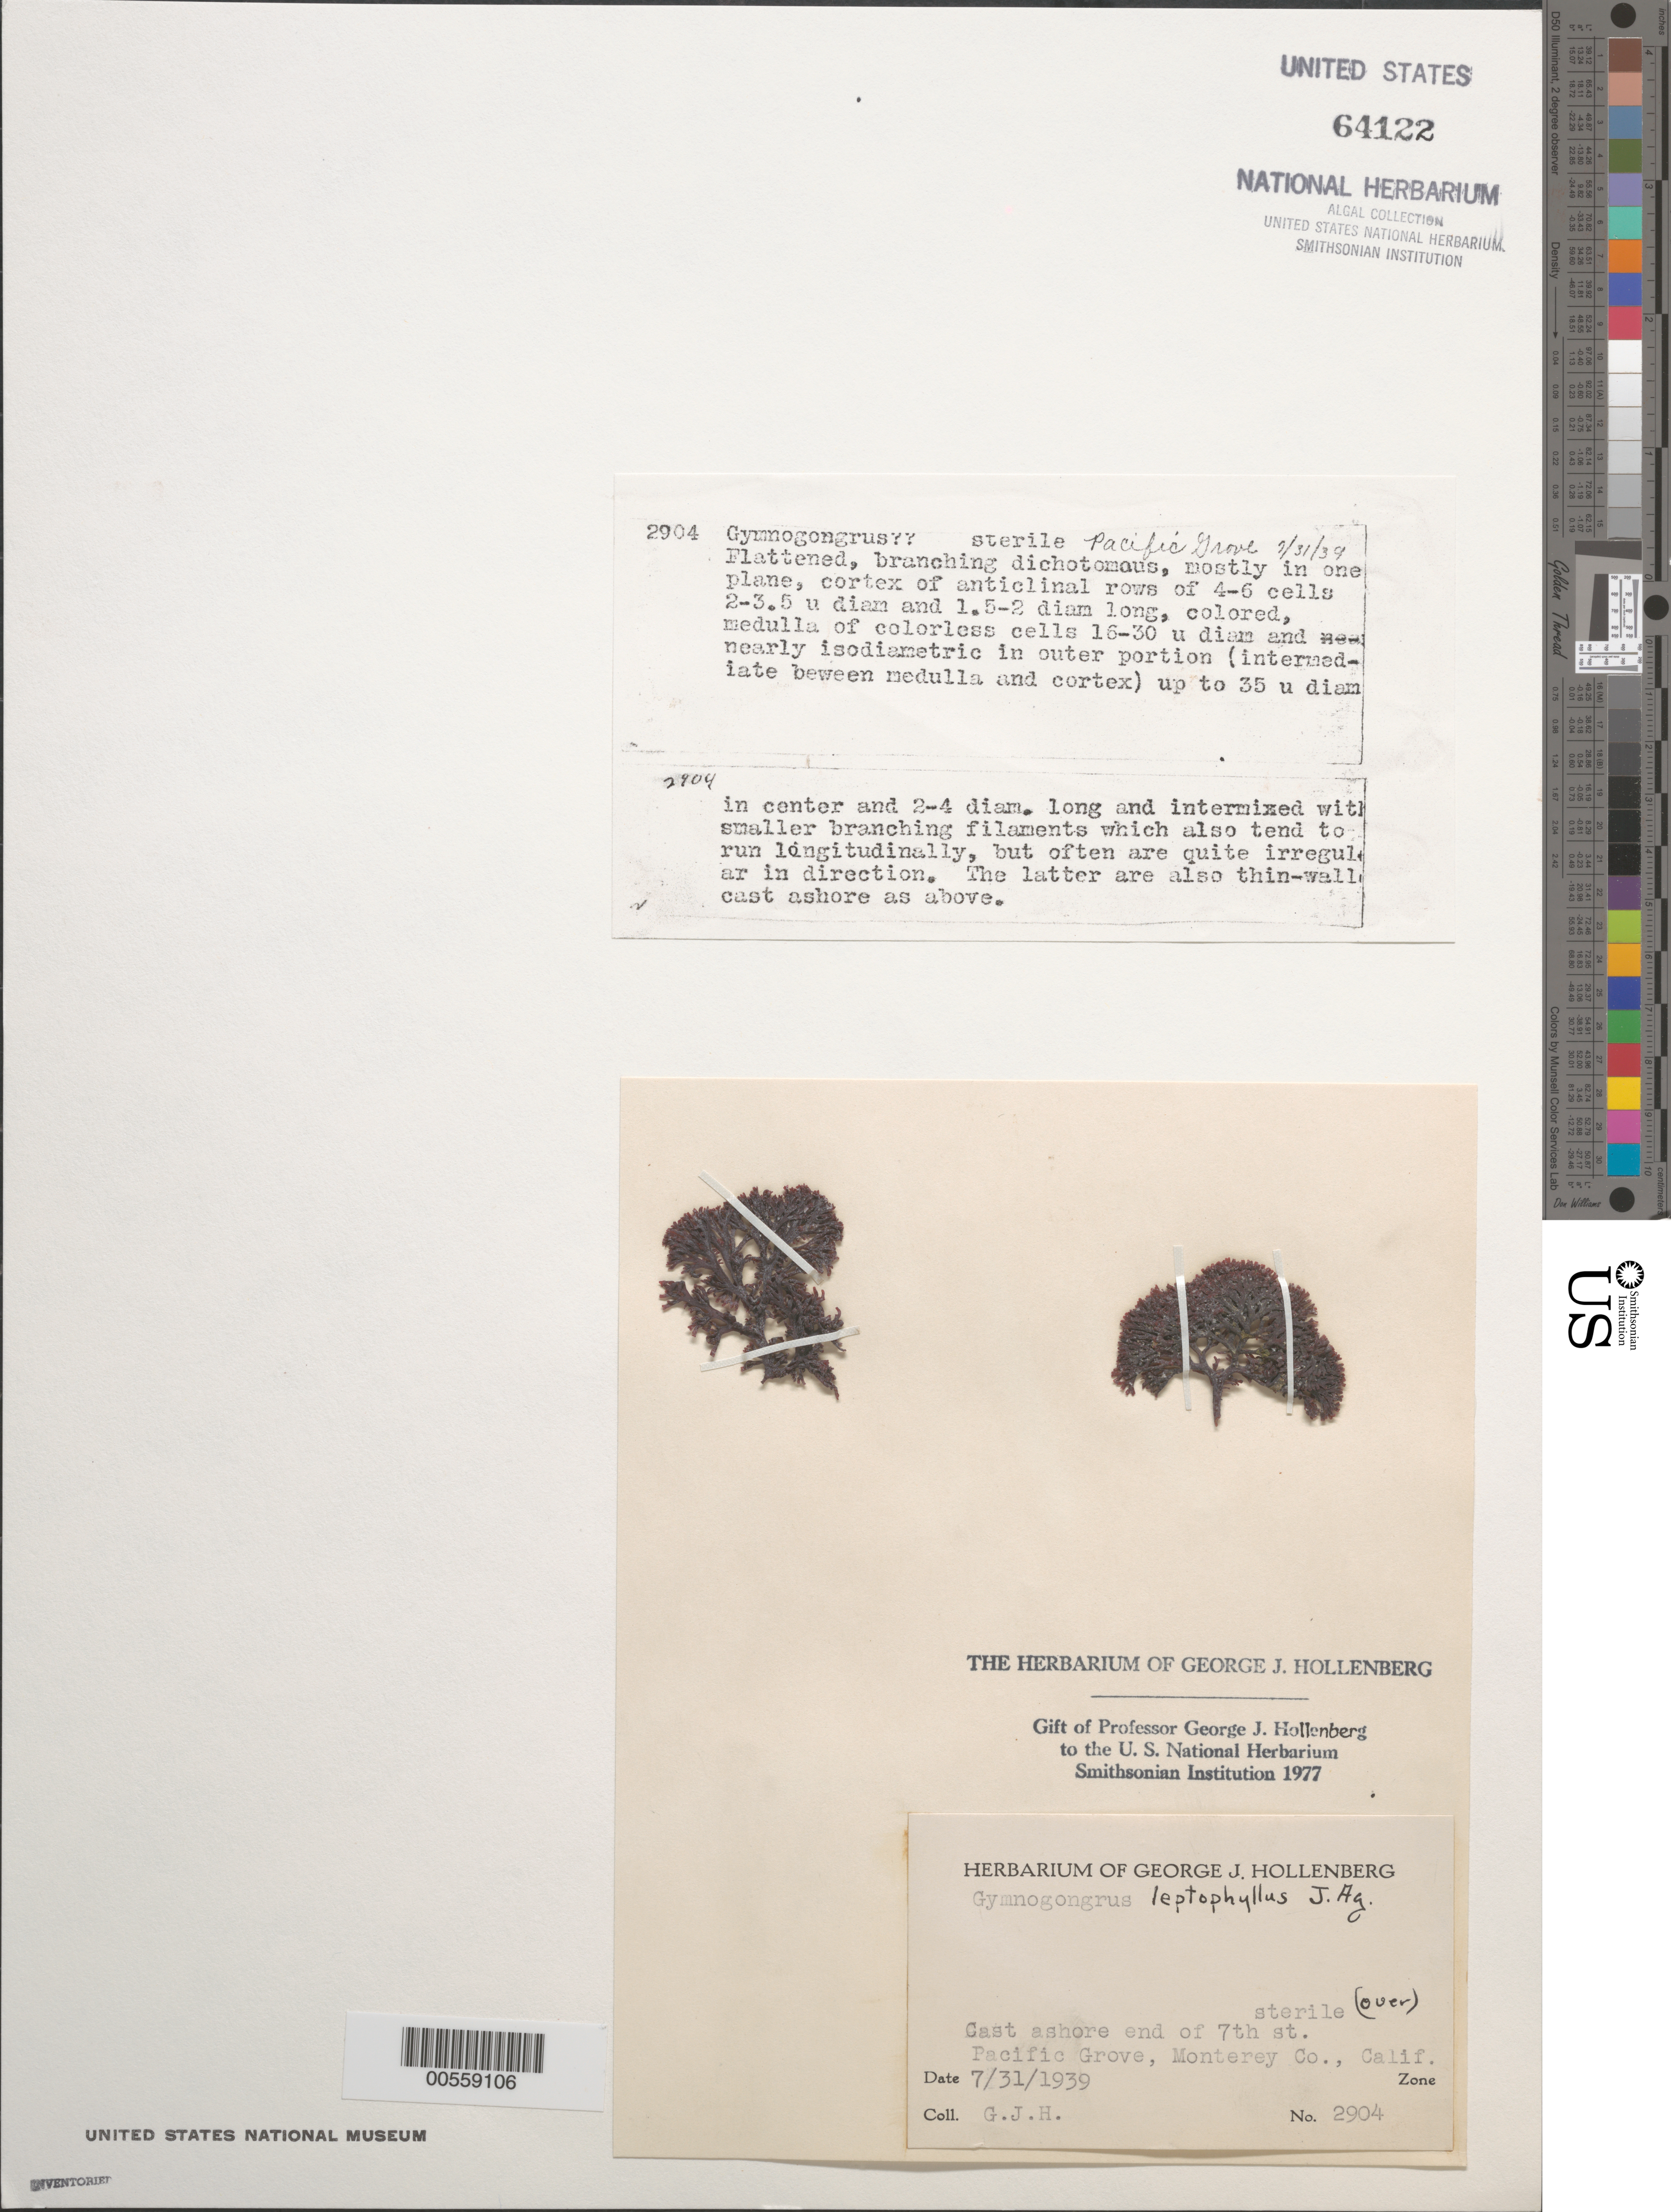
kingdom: Plantae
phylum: Rhodophyta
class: Florideophyceae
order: Gigartinales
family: Phyllophoraceae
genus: Besa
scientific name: Besa leptophylla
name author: (J. Agardh) M.S.Calderon & K.A. Miller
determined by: Algae name updating Project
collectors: G. Hollenberg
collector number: GJH 2904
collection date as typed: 31 Jul 1939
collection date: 1939-07-31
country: United States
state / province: California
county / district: Monterey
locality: Pacific Grove, end of 7th Street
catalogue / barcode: US 64122